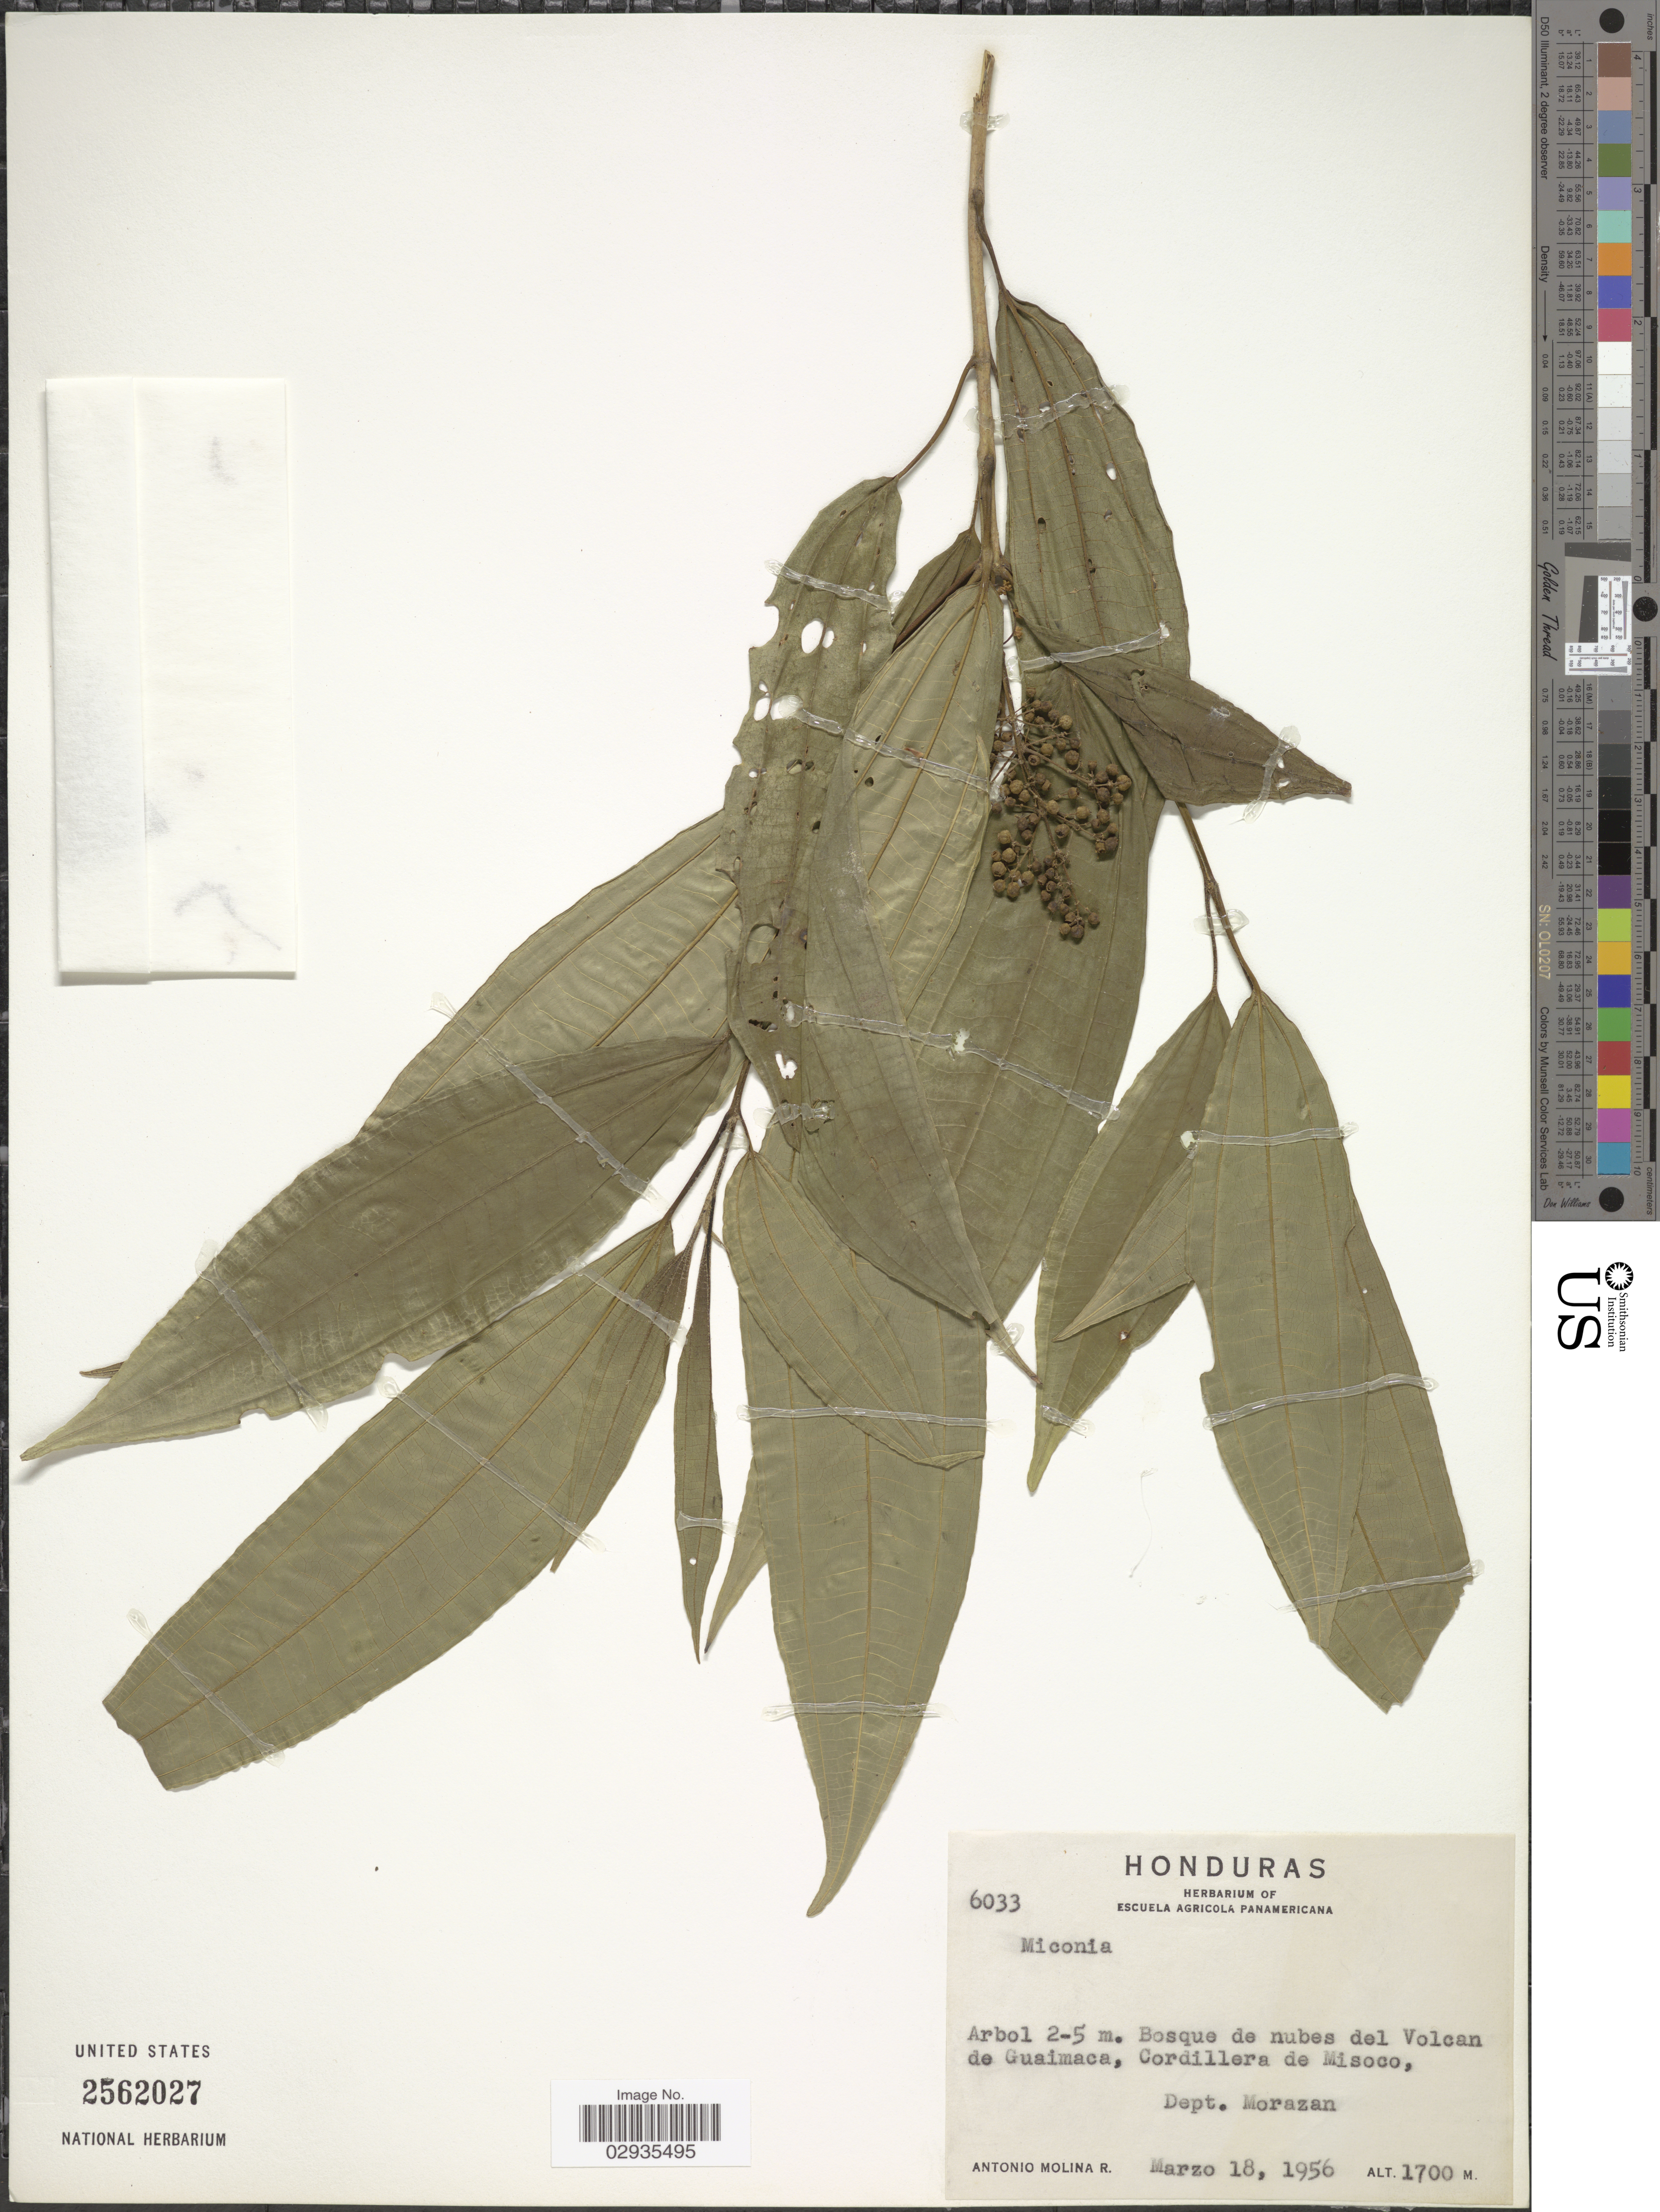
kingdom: Plantae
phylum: Tracheophyta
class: Magnoliopsida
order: Myrtales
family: Melastomataceae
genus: Miconia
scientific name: Miconia sp.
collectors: A. Molina R.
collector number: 6033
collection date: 1956-03-18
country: Honduras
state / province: Fco. Morazán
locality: Bosque de nubes del Volcan de Guaimaca, Cordillera de Misoco, Dept. Morazan.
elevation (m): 1700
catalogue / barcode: US 2562027